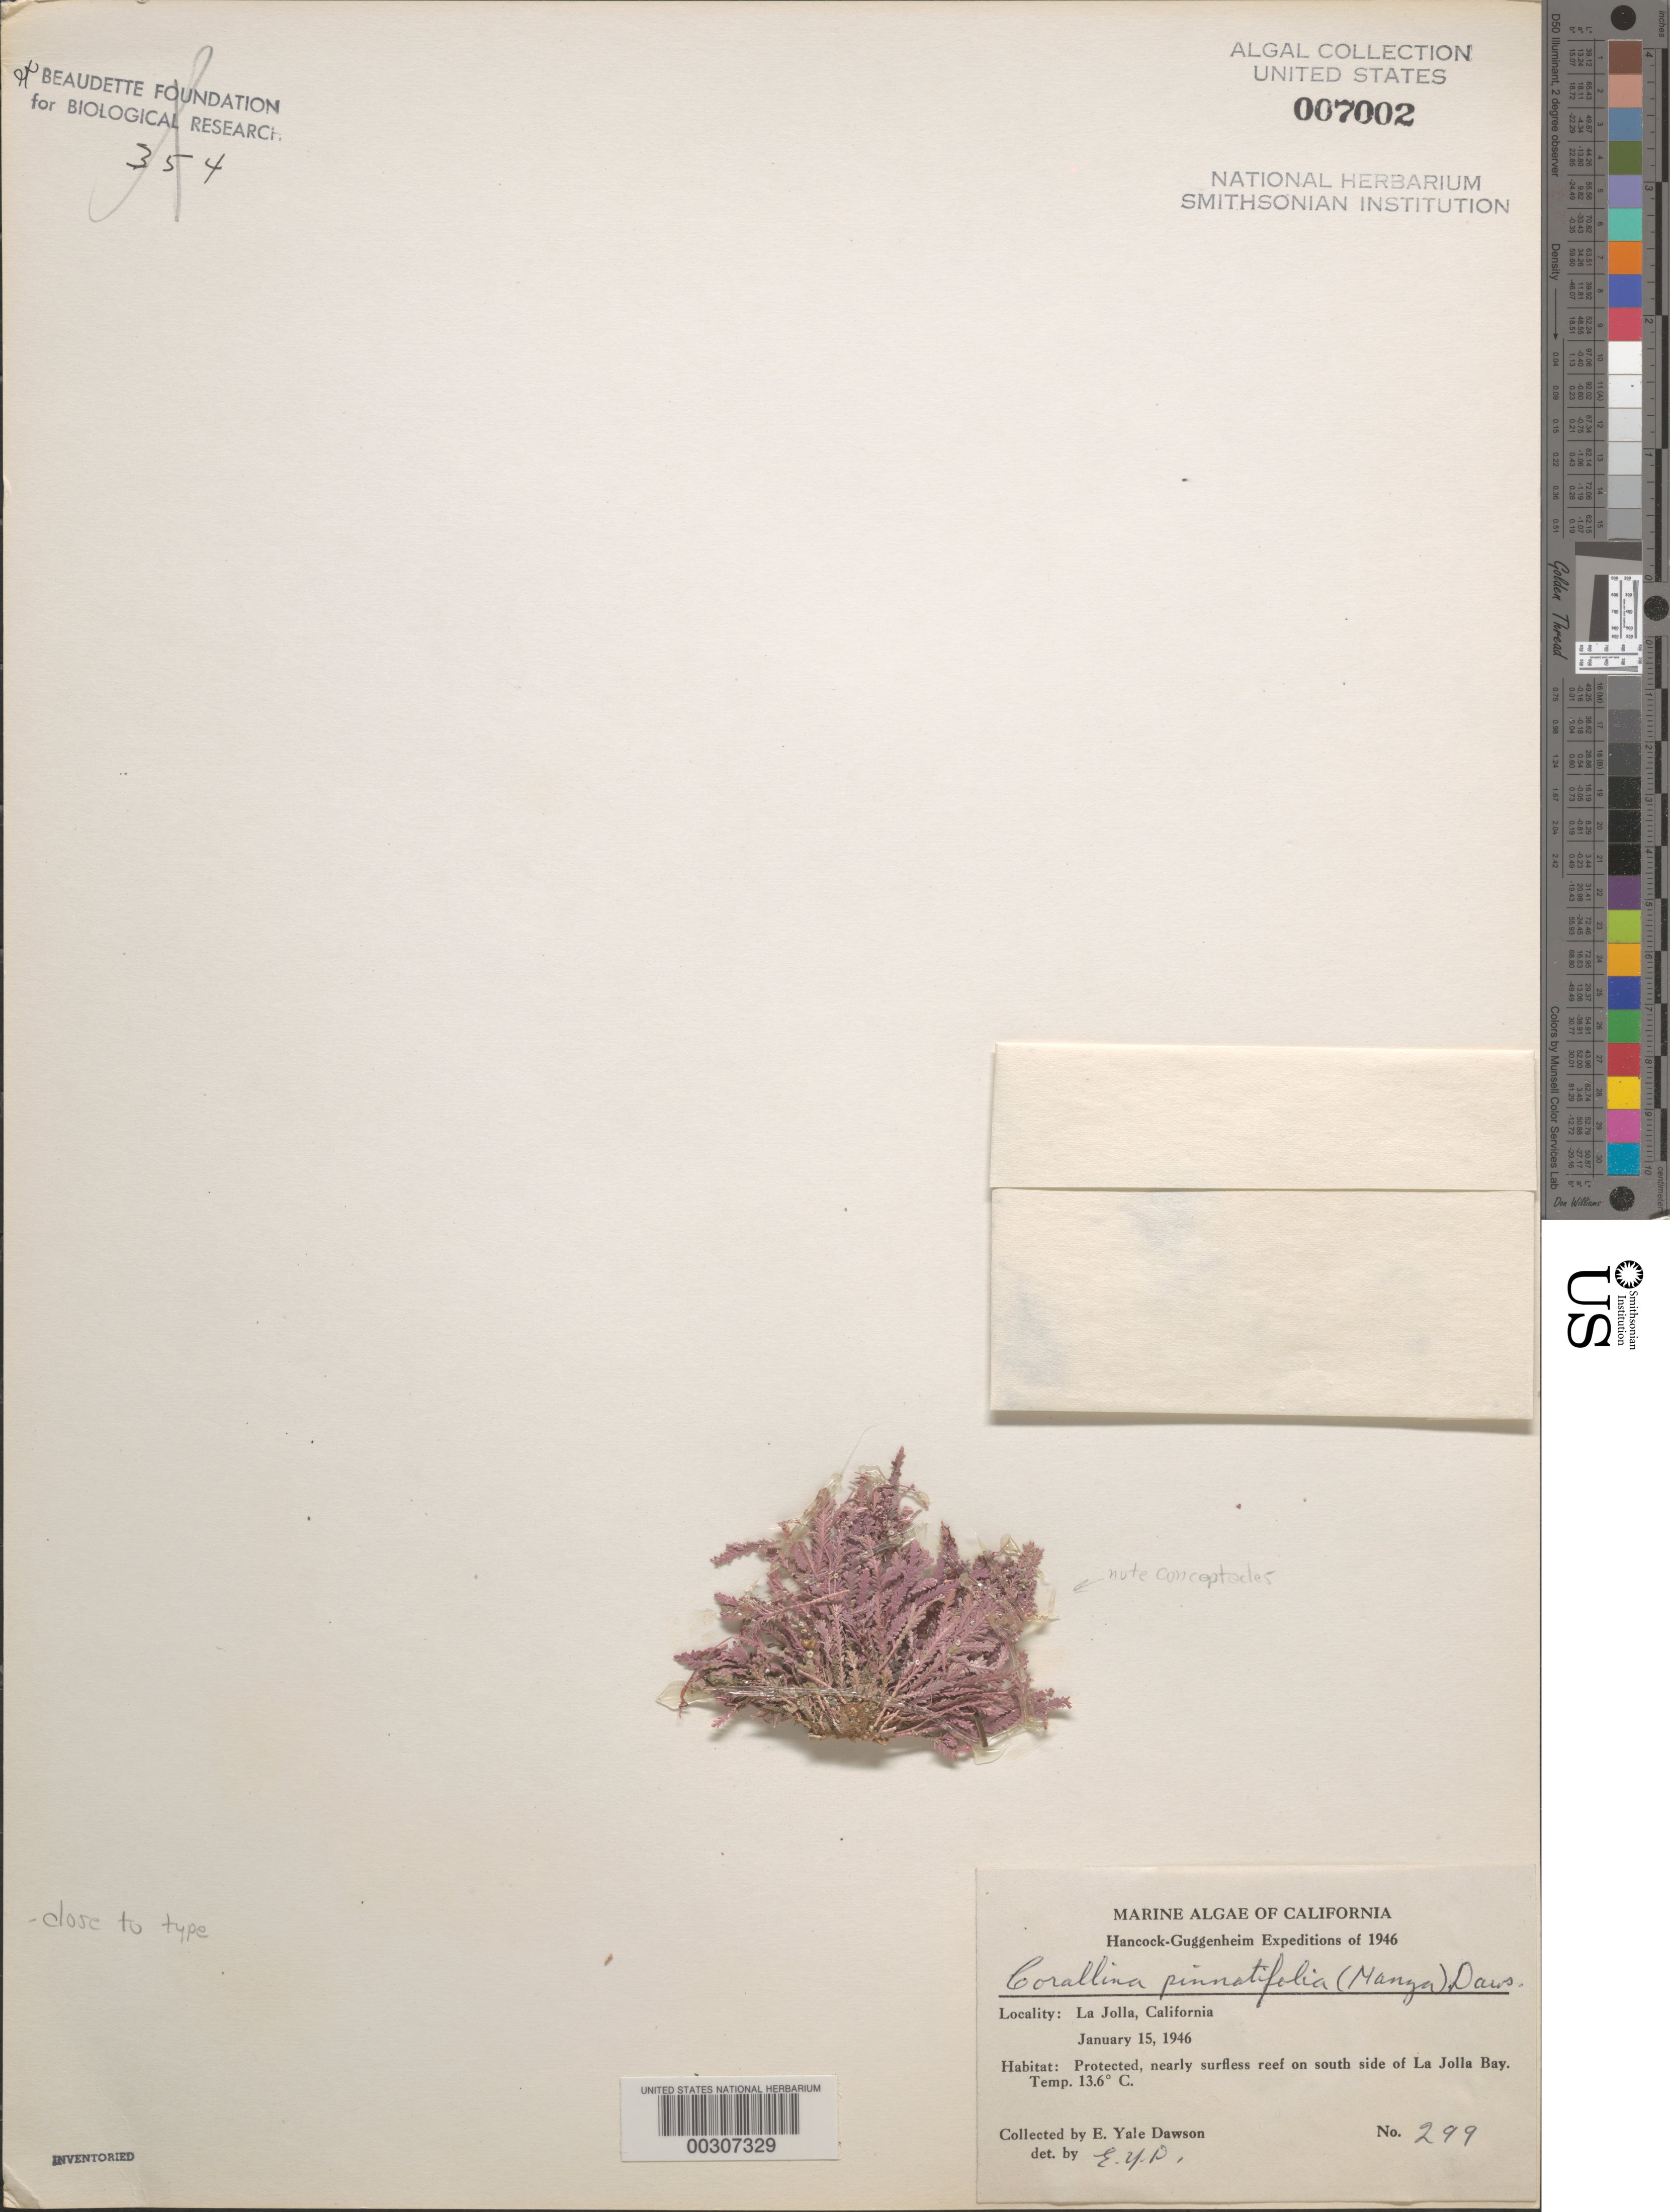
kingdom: Plantae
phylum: Rhodophyta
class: Florideophyceae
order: Corallinales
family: Corallinaceae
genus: Corallina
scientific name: Corallina berterii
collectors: E. Y. Dawson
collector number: EYD 299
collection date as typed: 15 Jan 1946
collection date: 1946-01-15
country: United States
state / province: California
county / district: San Diego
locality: La Jolla, south La Jolla Bay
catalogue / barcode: US 7002